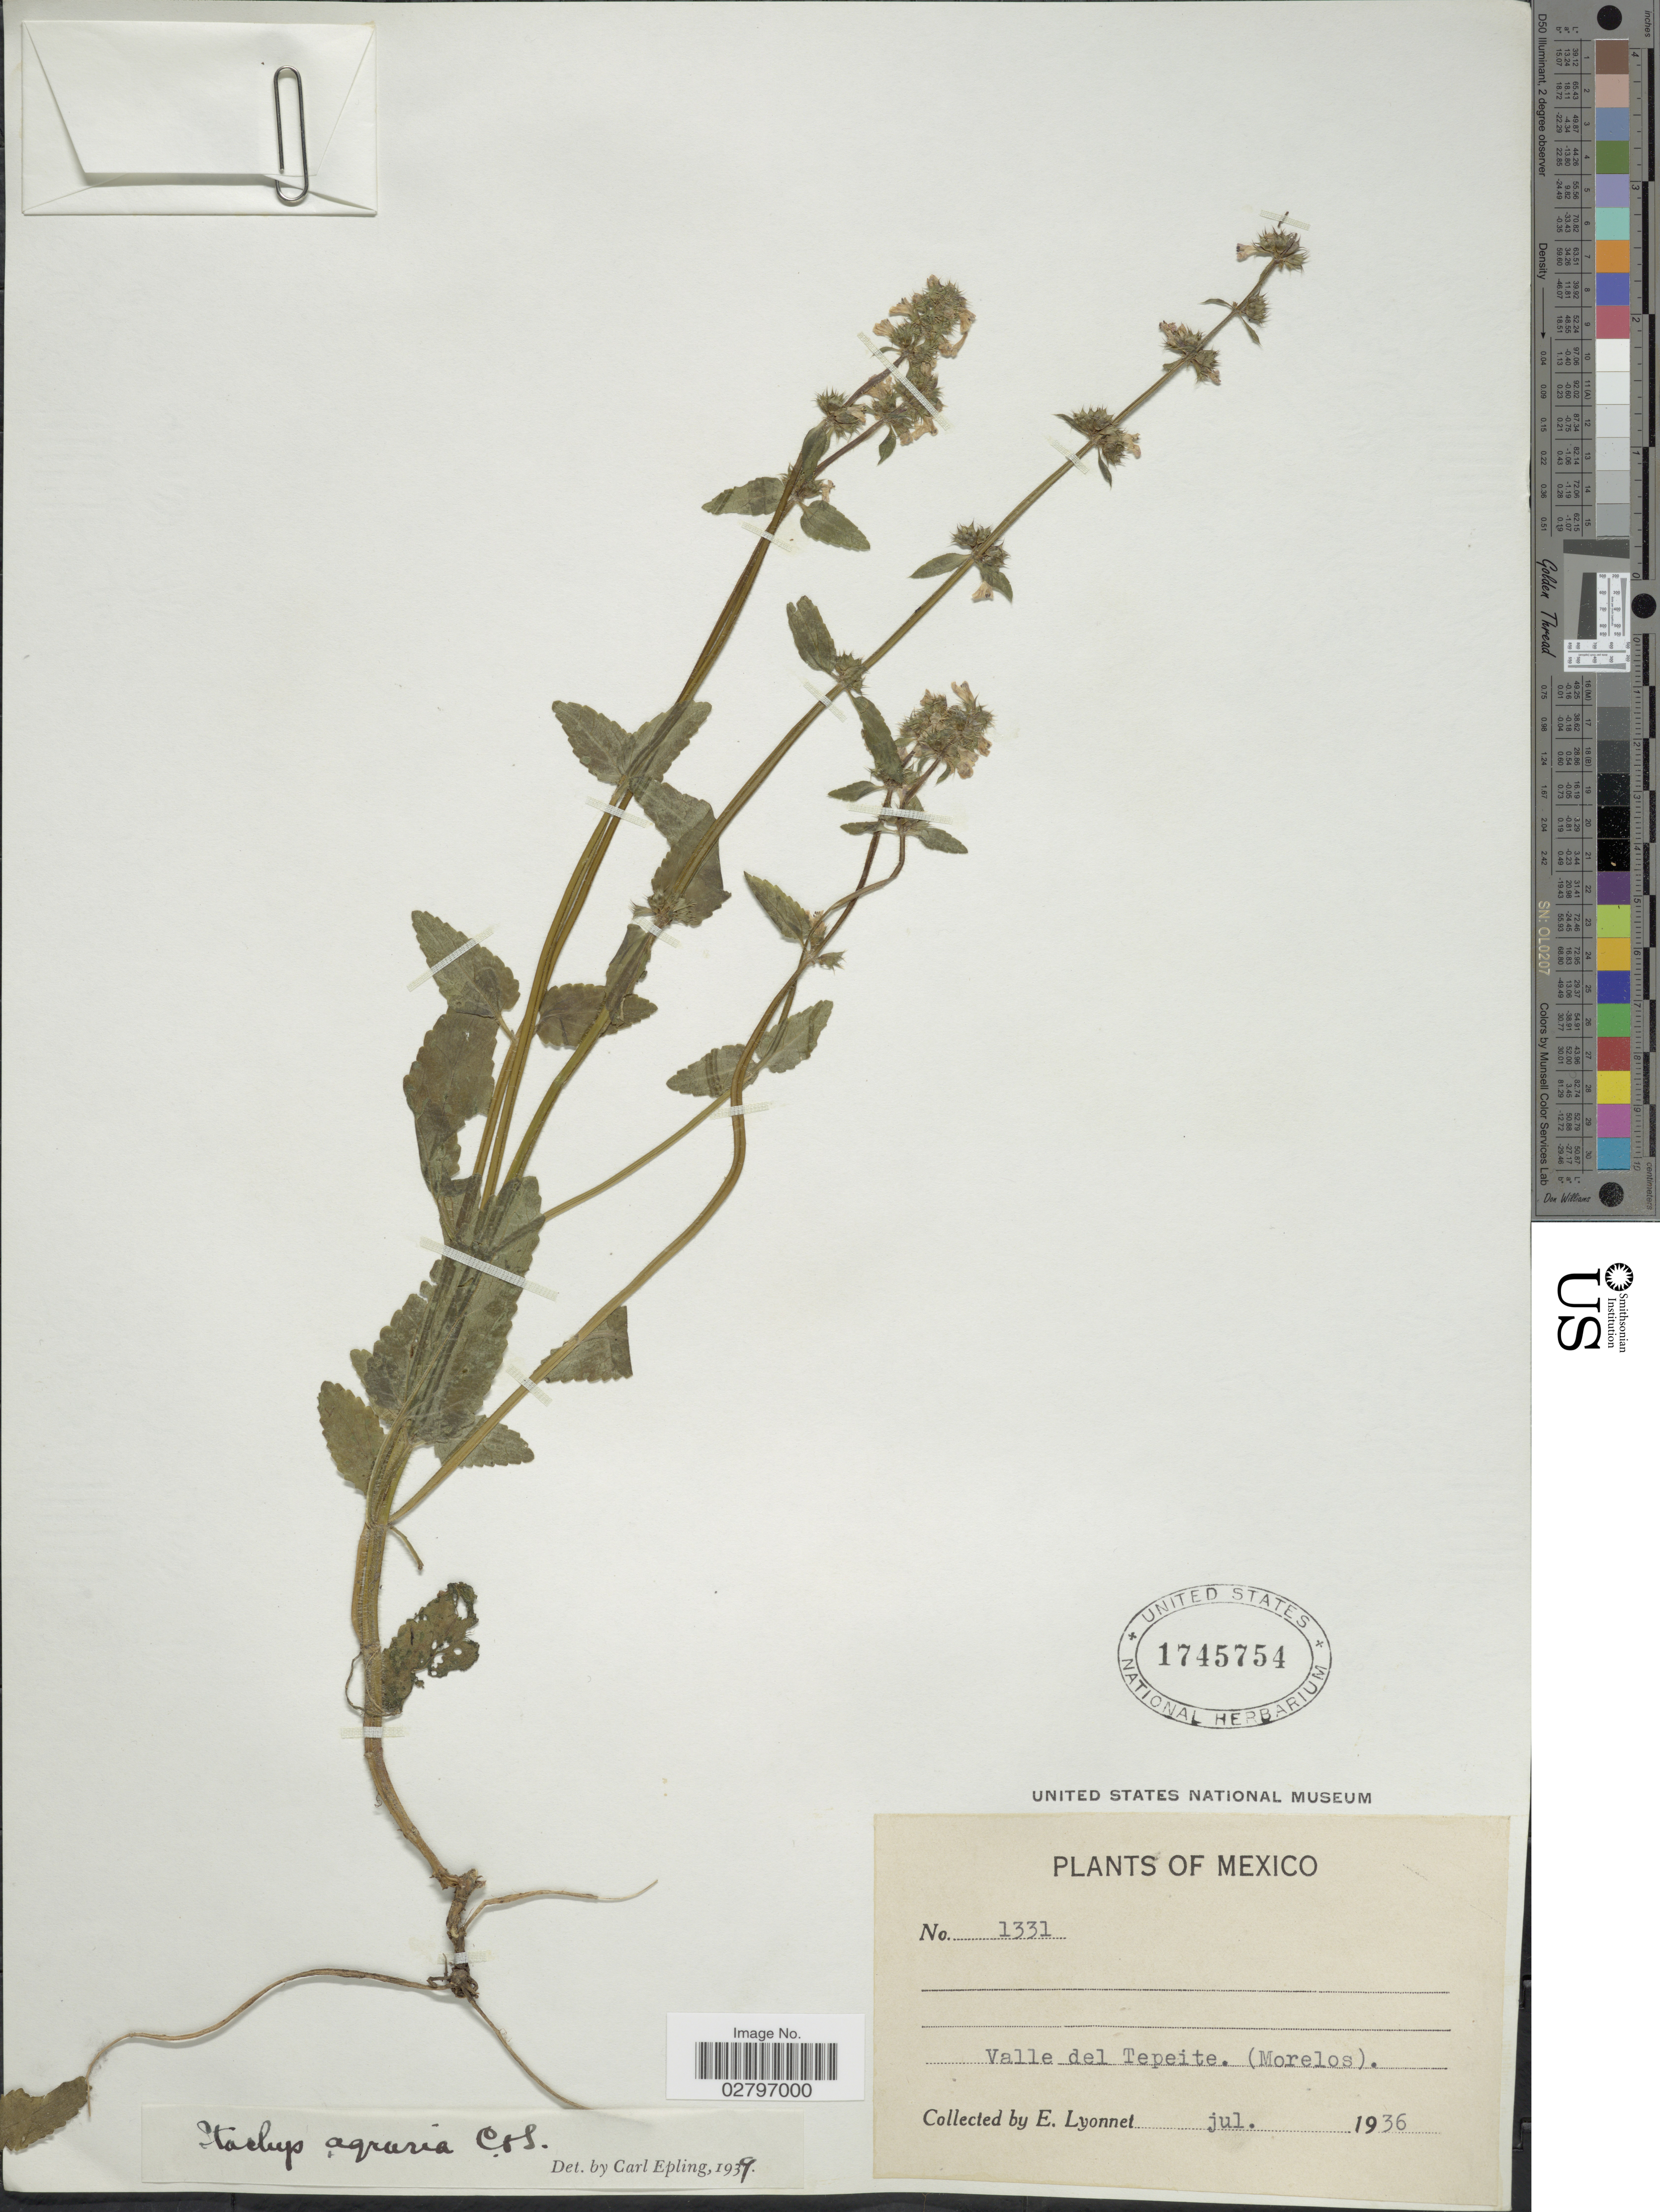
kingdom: Plantae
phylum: Tracheophyta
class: Magnoliopsida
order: Lamiales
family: Lamiaceae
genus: Stachys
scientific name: Stachys agraria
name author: Schltdl. & Cham.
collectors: E. Lyonnet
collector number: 1331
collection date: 1936-07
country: Mexico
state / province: Morelos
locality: Valle del Tepeite (Morelos).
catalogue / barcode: US 1745754